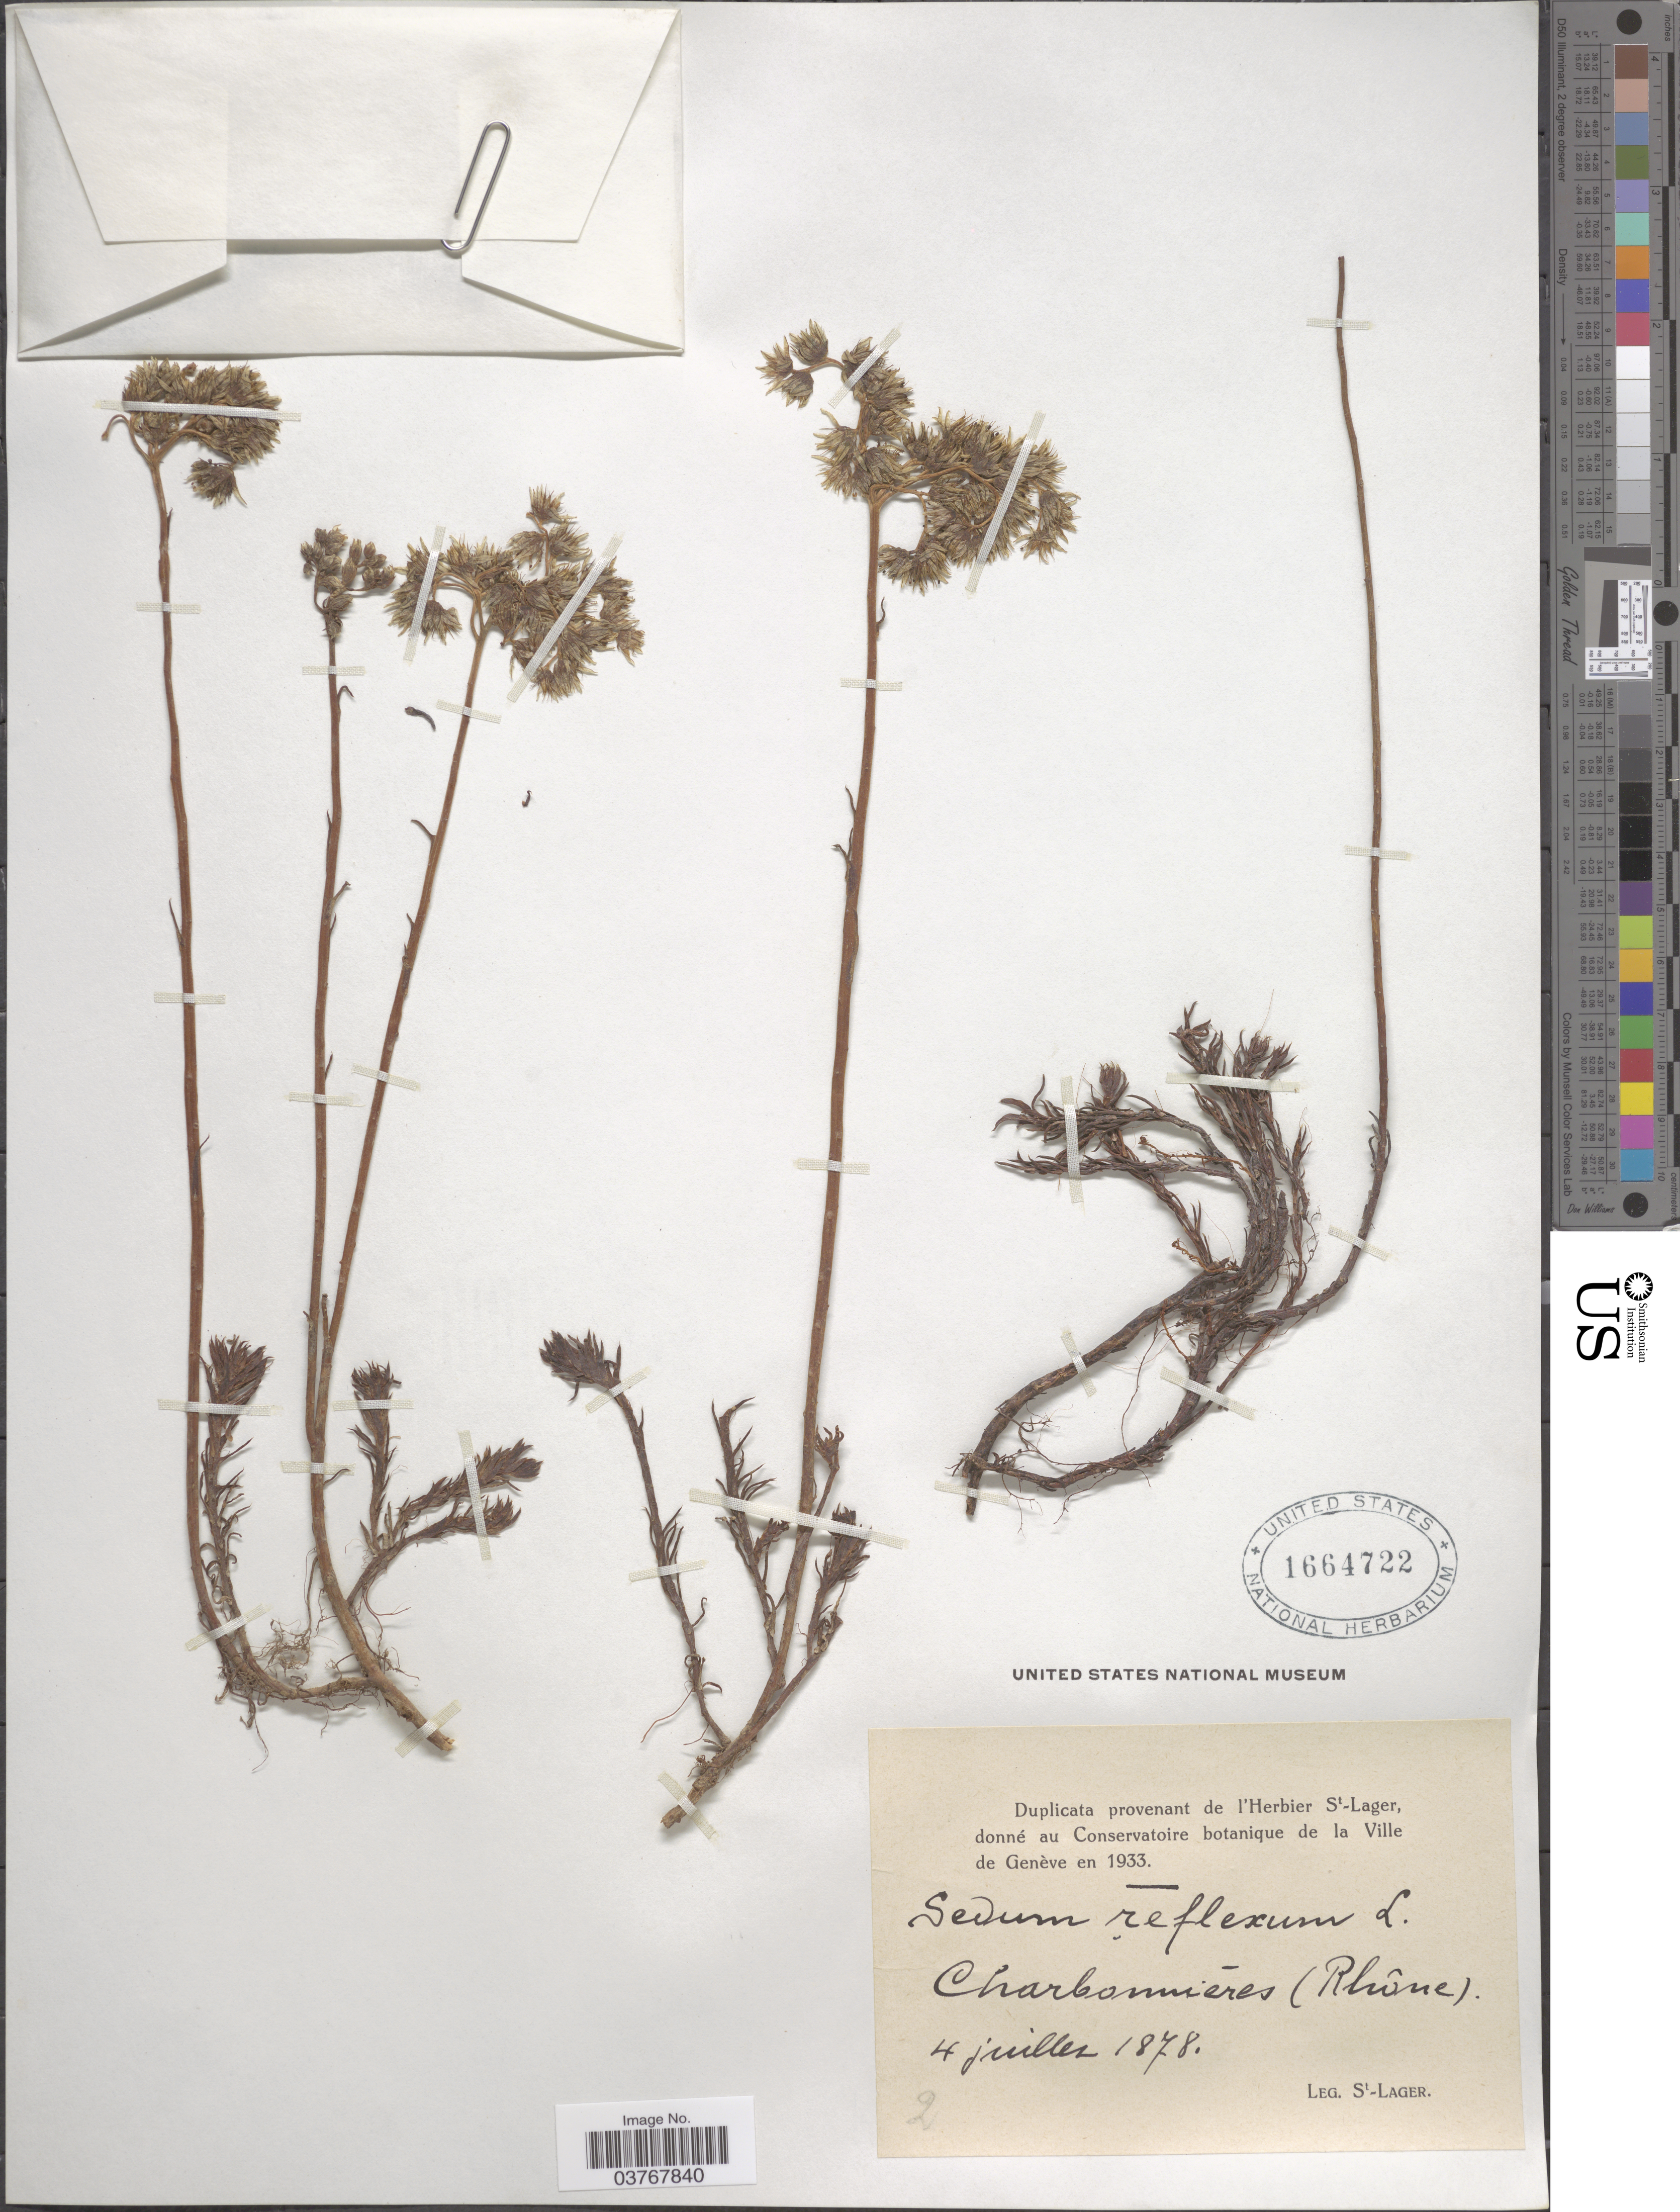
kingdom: Plantae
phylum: Tracheophyta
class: Magnoliopsida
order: Saxifragales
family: Crassulaceae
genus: Petrosedum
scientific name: Petrosedum rupestre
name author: (L.) P.V. Heath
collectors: -. St. Lager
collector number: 2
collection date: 1878-08-04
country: France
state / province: Auvergne-Rhône-Alpes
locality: Charbonniēres (Rhône).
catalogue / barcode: US 1664722